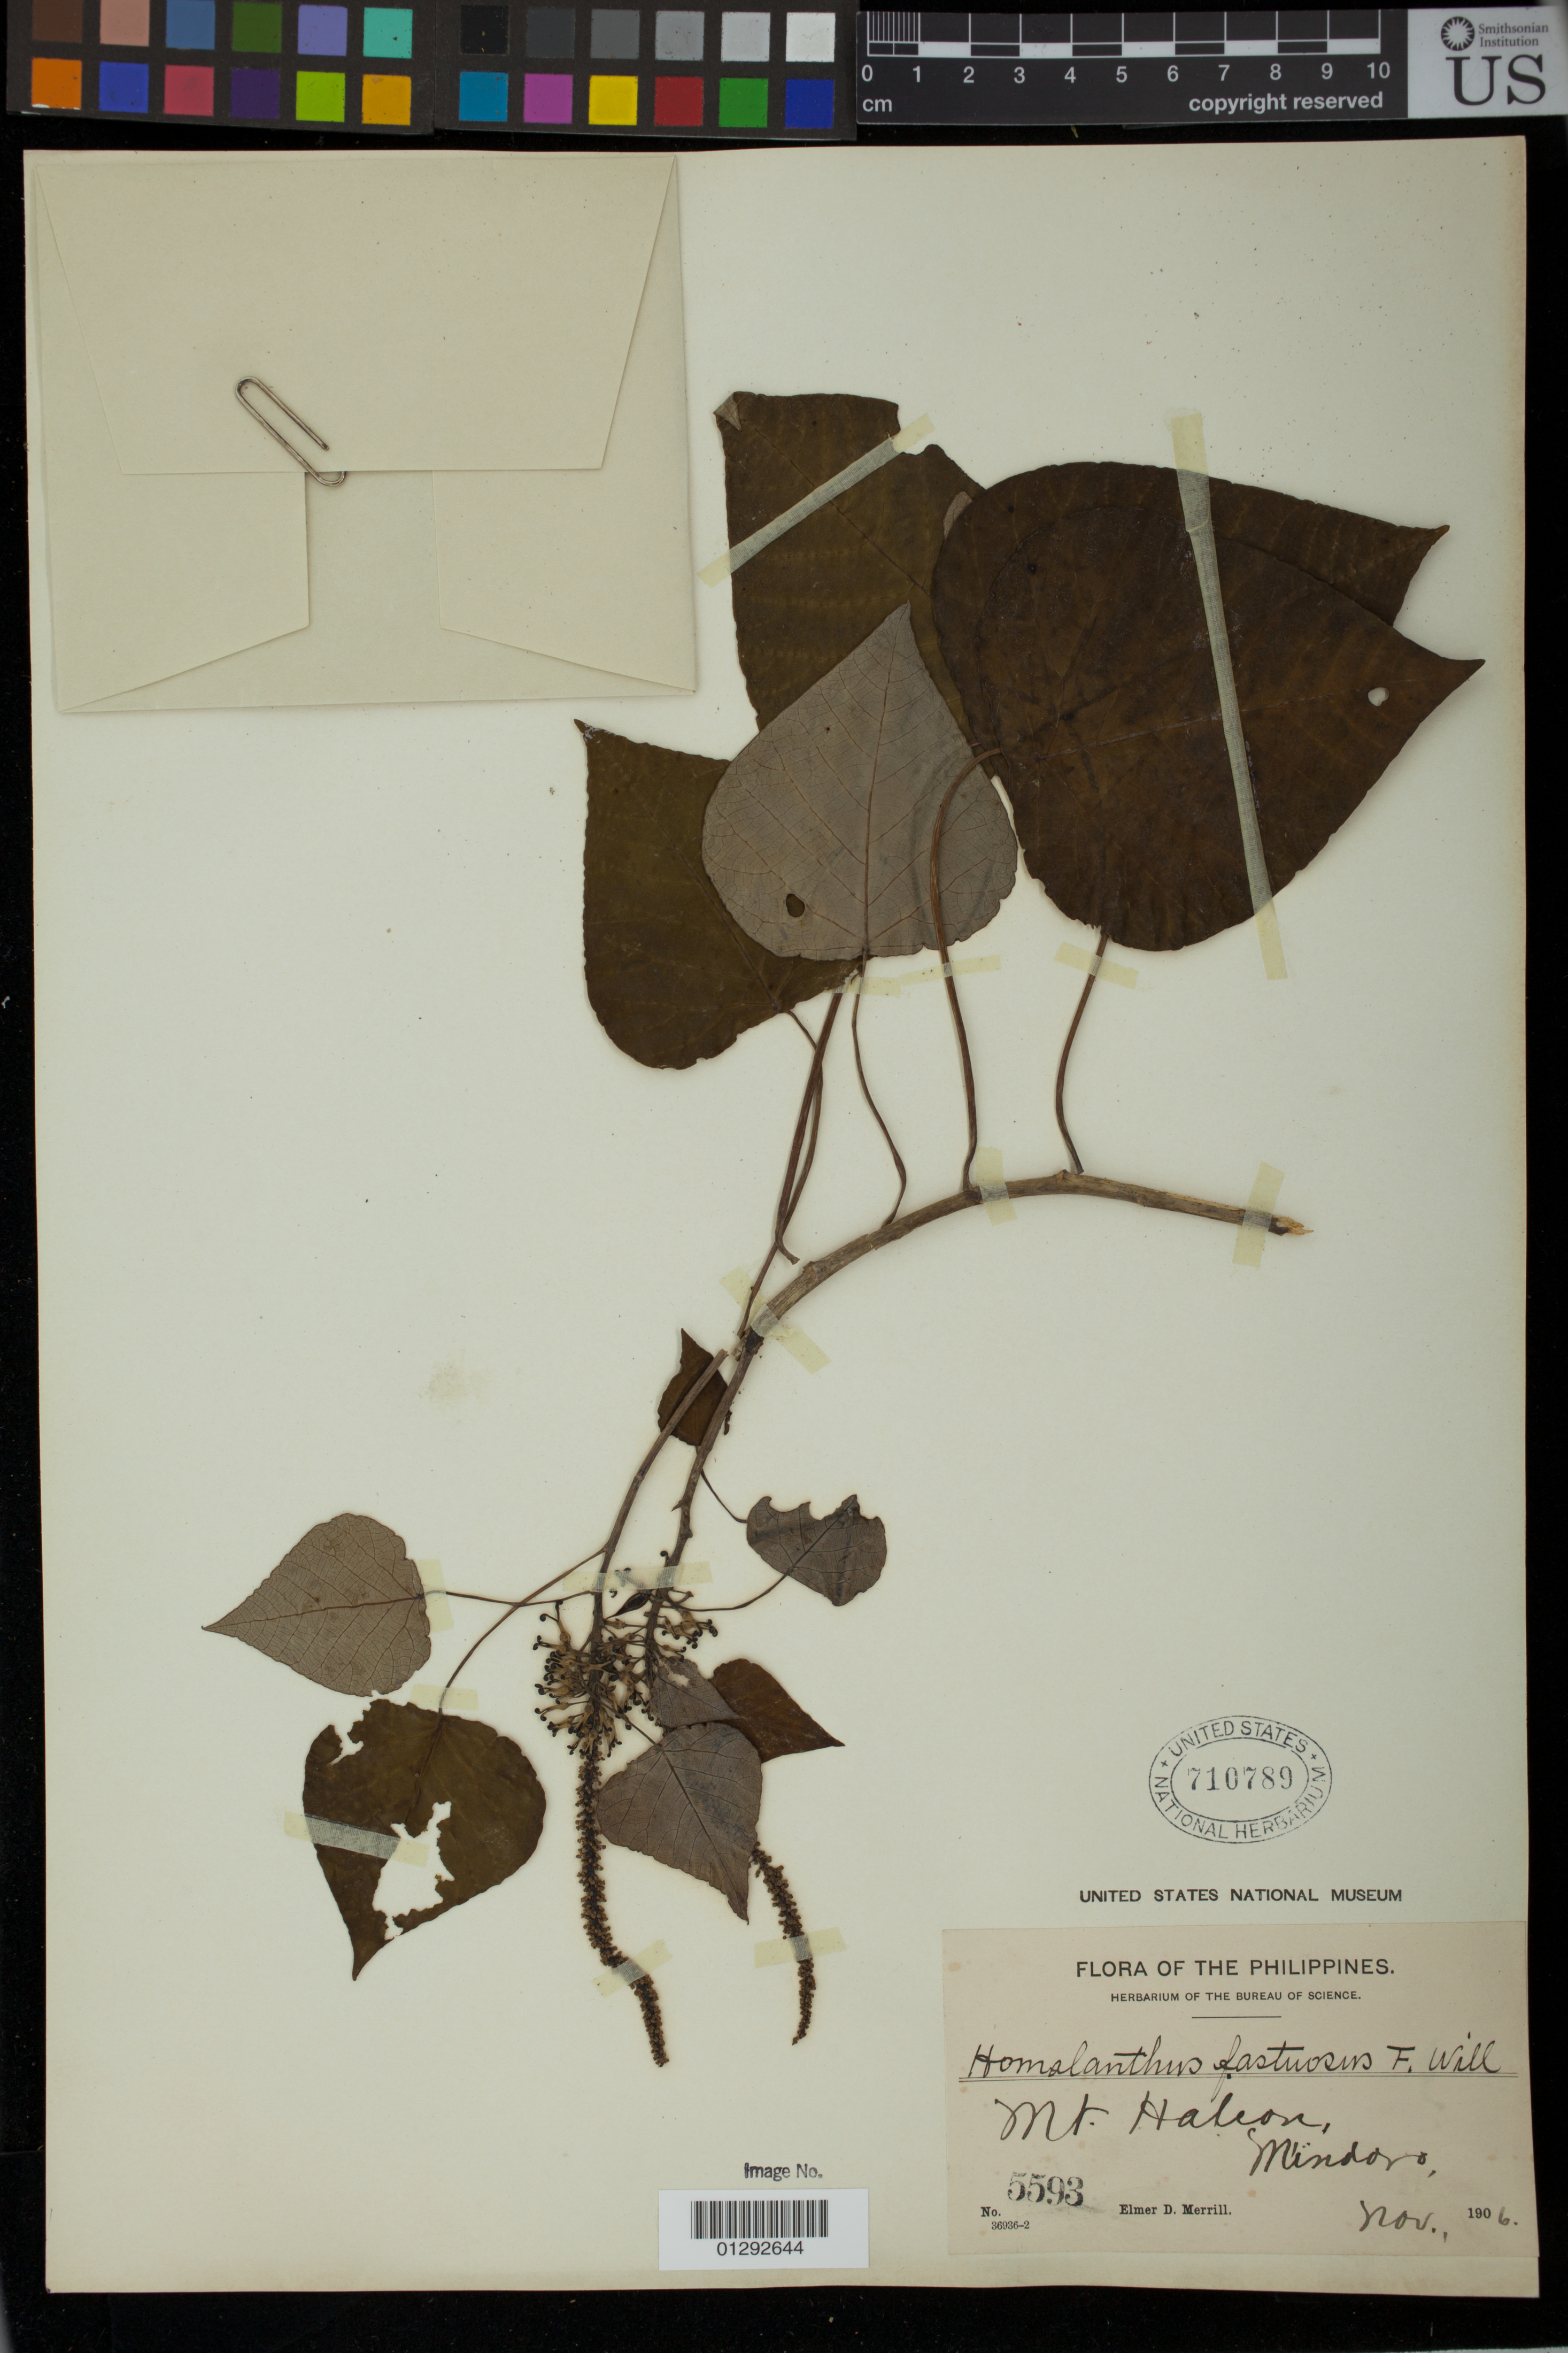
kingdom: Plantae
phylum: Tracheophyta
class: Magnoliopsida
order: Malpighiales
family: Euphorbiaceae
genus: Omalanthus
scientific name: Omalanthus fastuosus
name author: Fern.-Vill.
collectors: E. D. Merrill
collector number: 5593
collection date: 1906-11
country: Philippines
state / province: Mimaropa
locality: Mount Halcon, Mindoro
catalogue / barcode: US 710789